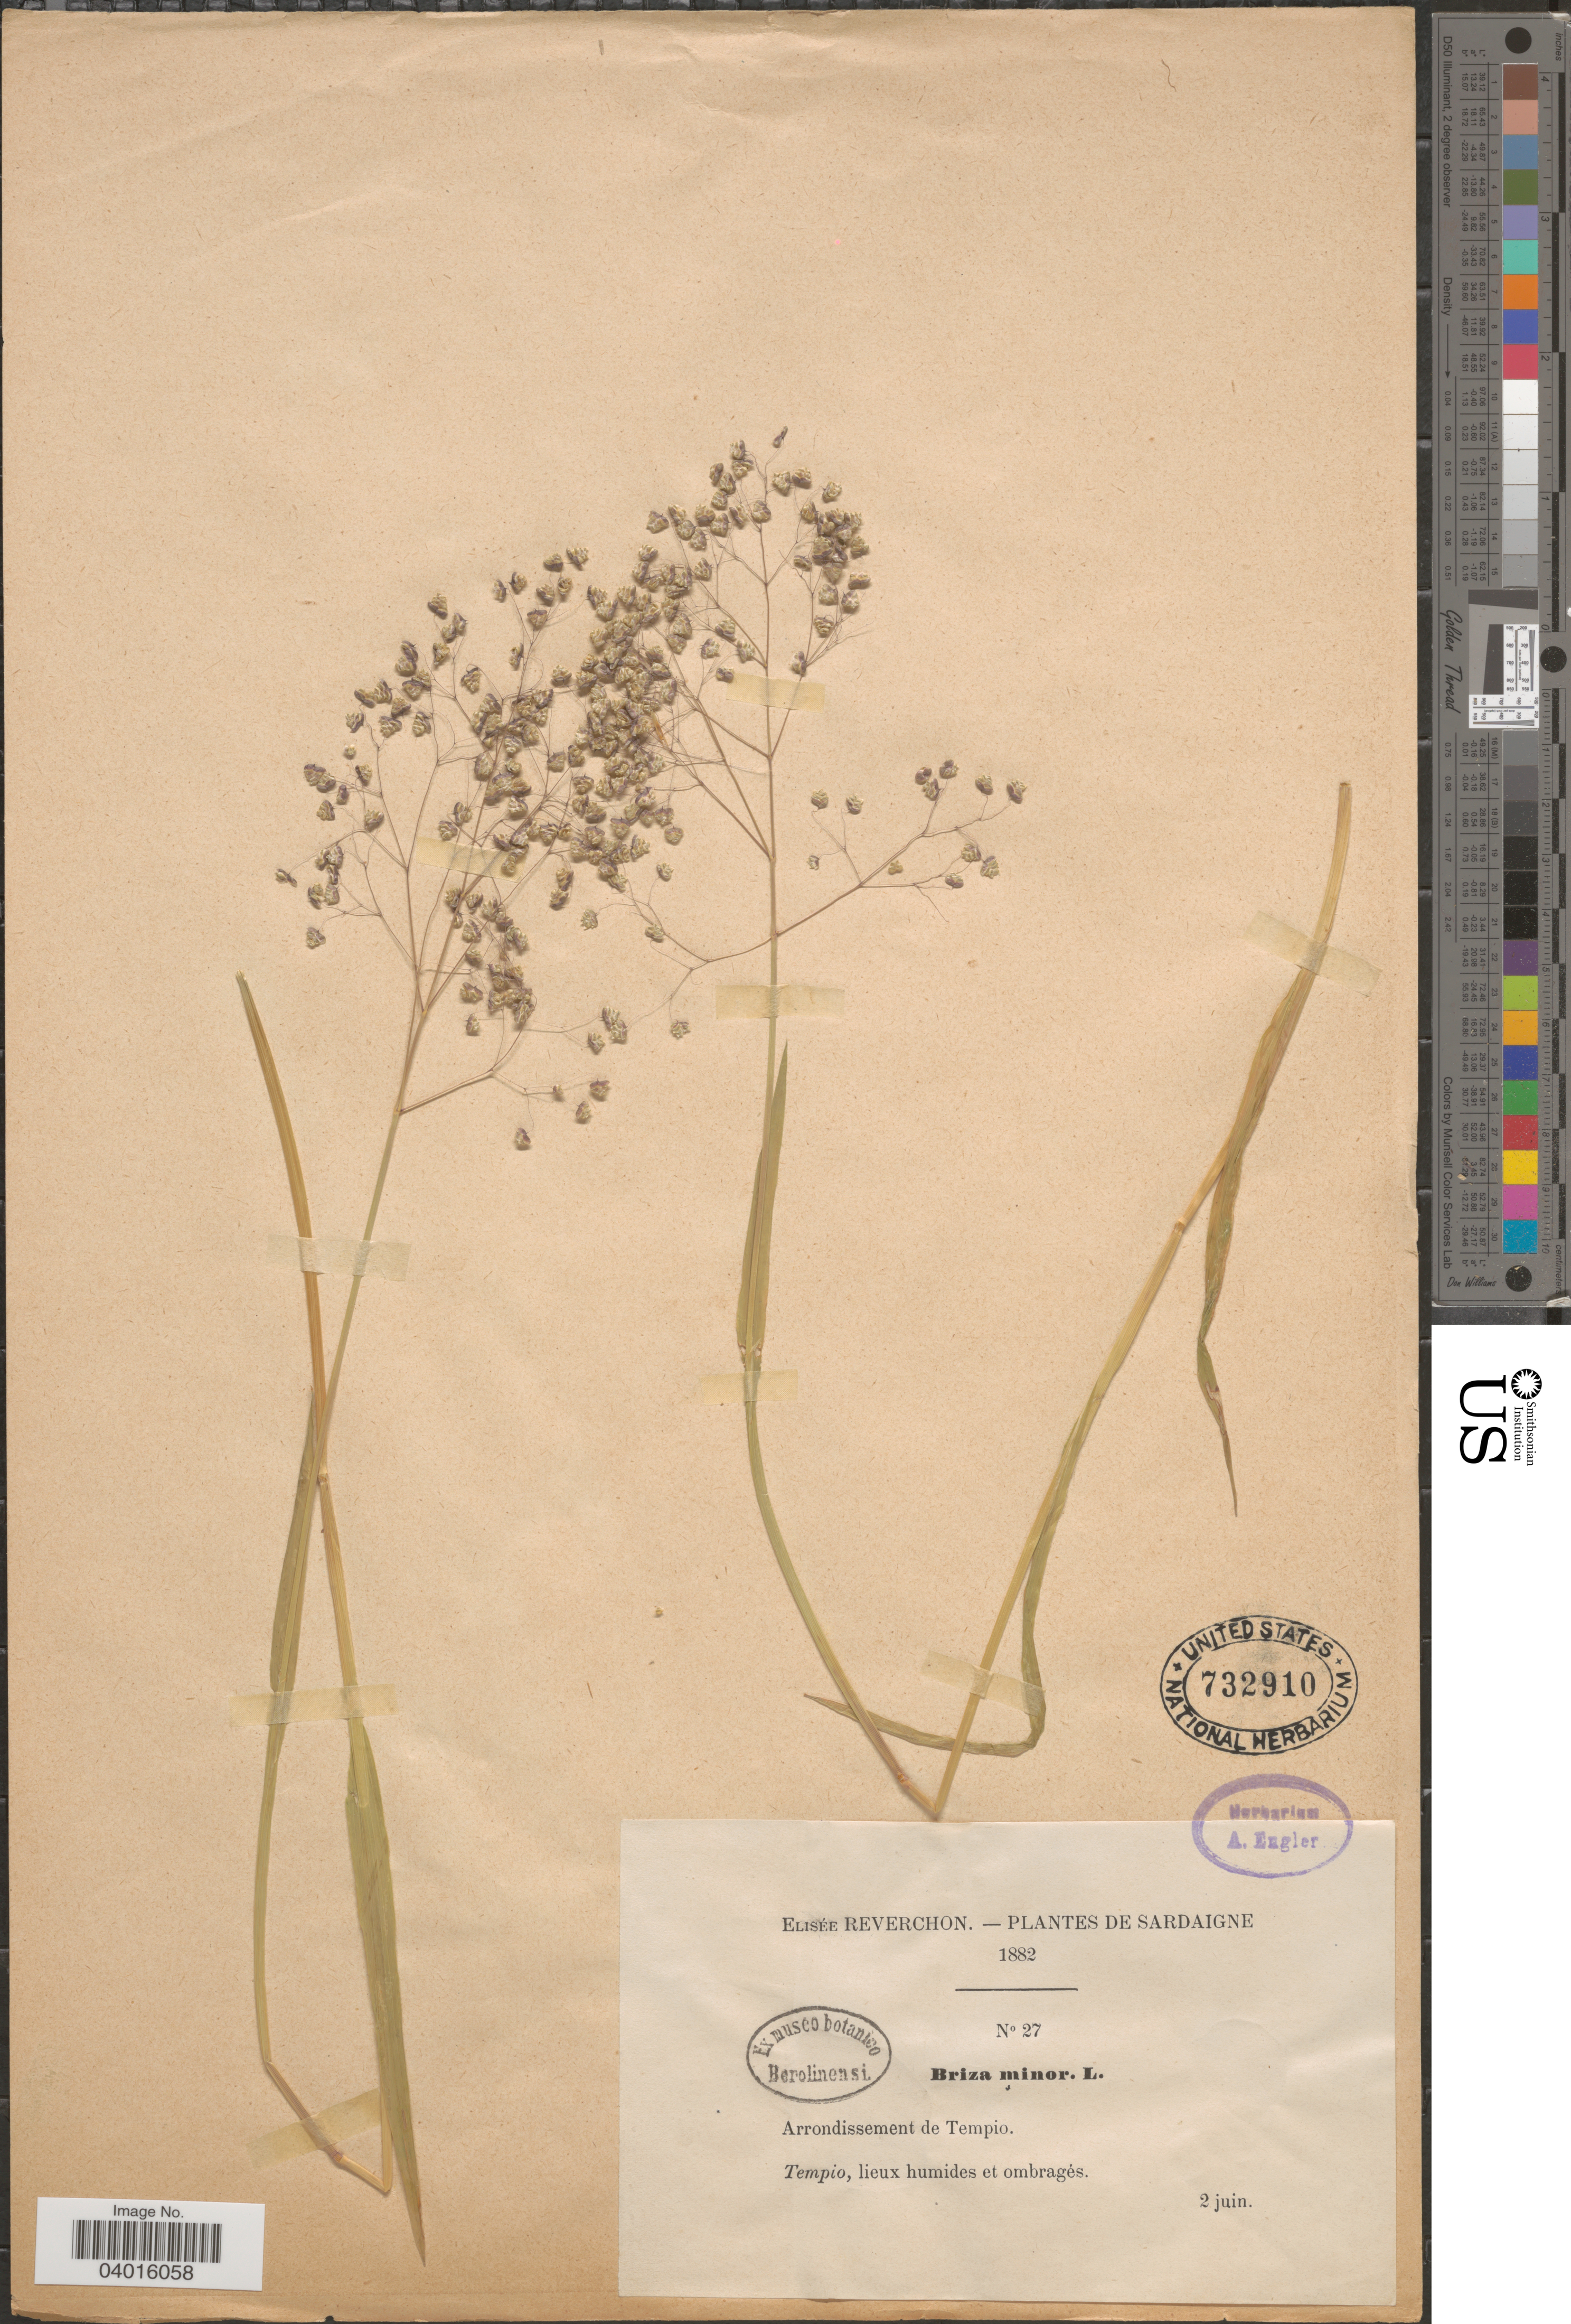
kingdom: Plantae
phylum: Tracheophyta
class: Liliopsida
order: Poales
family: Poaceae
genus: Briza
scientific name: Briza minor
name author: L.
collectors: E. Reverchon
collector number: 27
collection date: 1882-06-02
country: Italy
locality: Sardaigne. Arrondisement de Tempio. Tempio, lieux humides et ombragés.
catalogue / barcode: US 732910